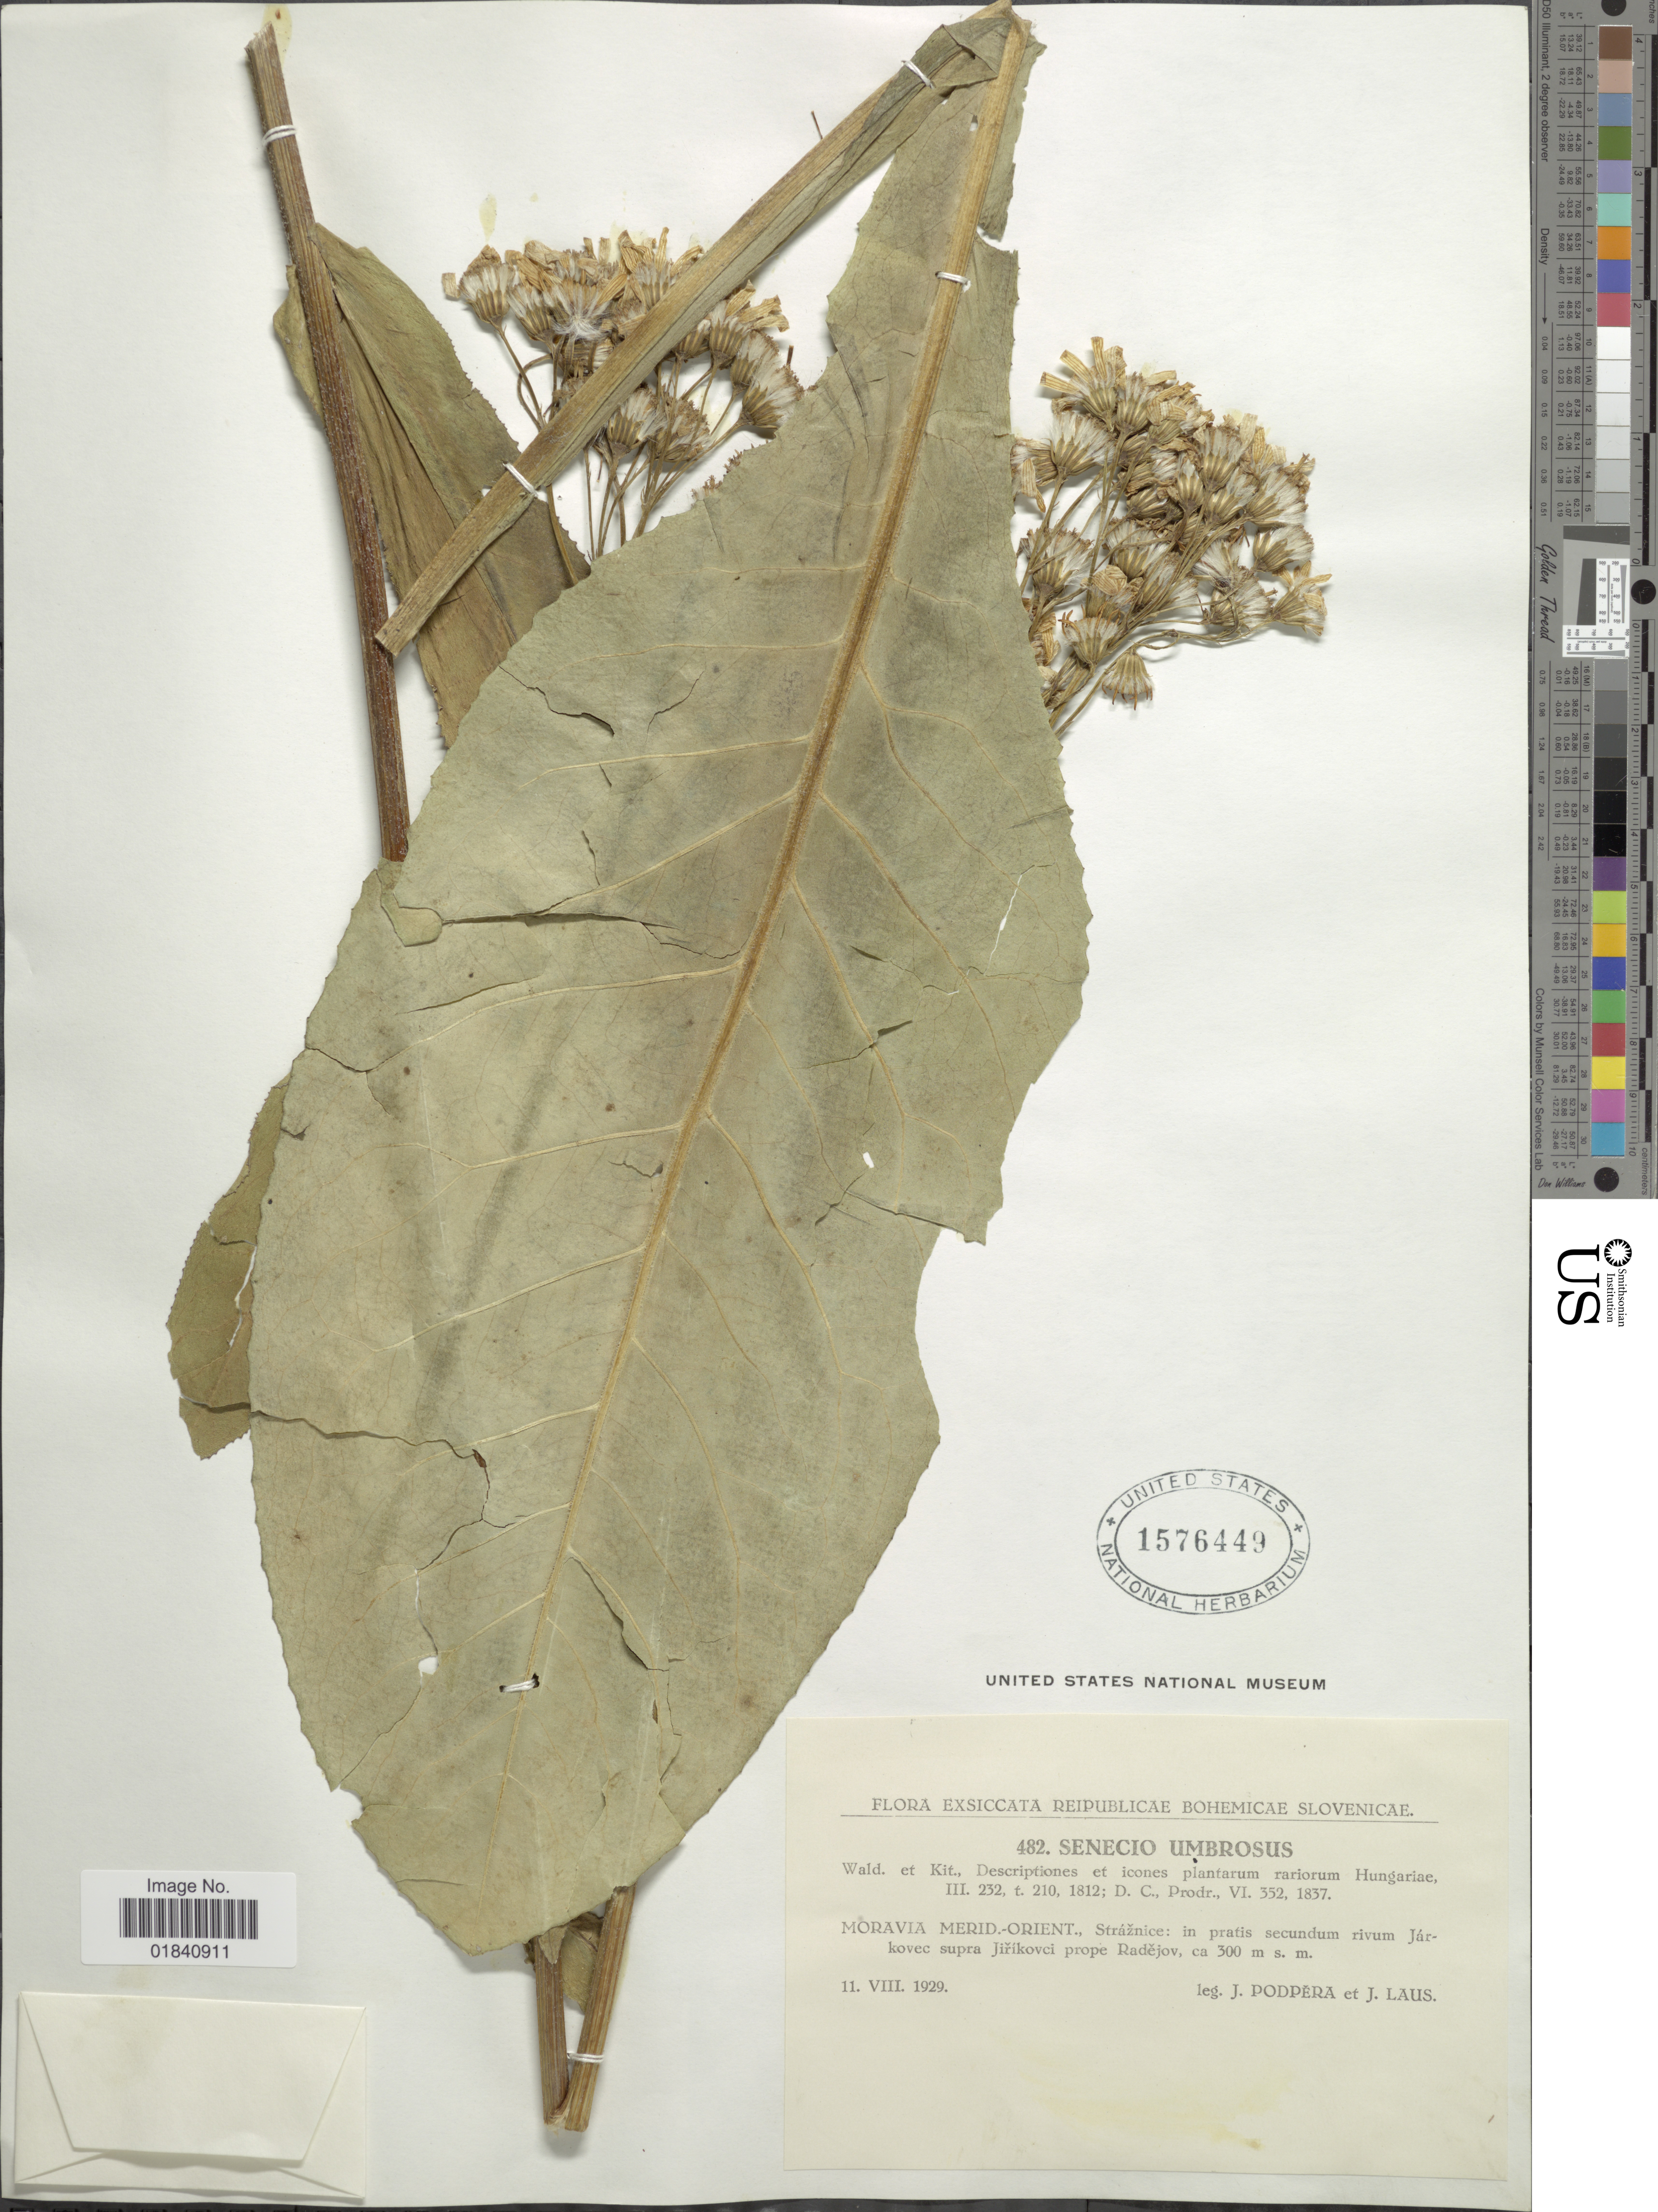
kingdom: Plantae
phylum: Tracheophyta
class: Magnoliopsida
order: Asterales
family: Asteraceae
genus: Senecio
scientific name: Senecio umbrosus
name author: Bess.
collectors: J. Podpera & J. Laus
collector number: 482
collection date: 1929-08-11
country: Slovakia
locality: Reipublicae Bohemicae Slovenicae. Moravia Merid.-Orient., Stráznice: in pratis secundum rivum Járkovec supra Jirikovci prope Radejov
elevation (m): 300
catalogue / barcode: US 1576449